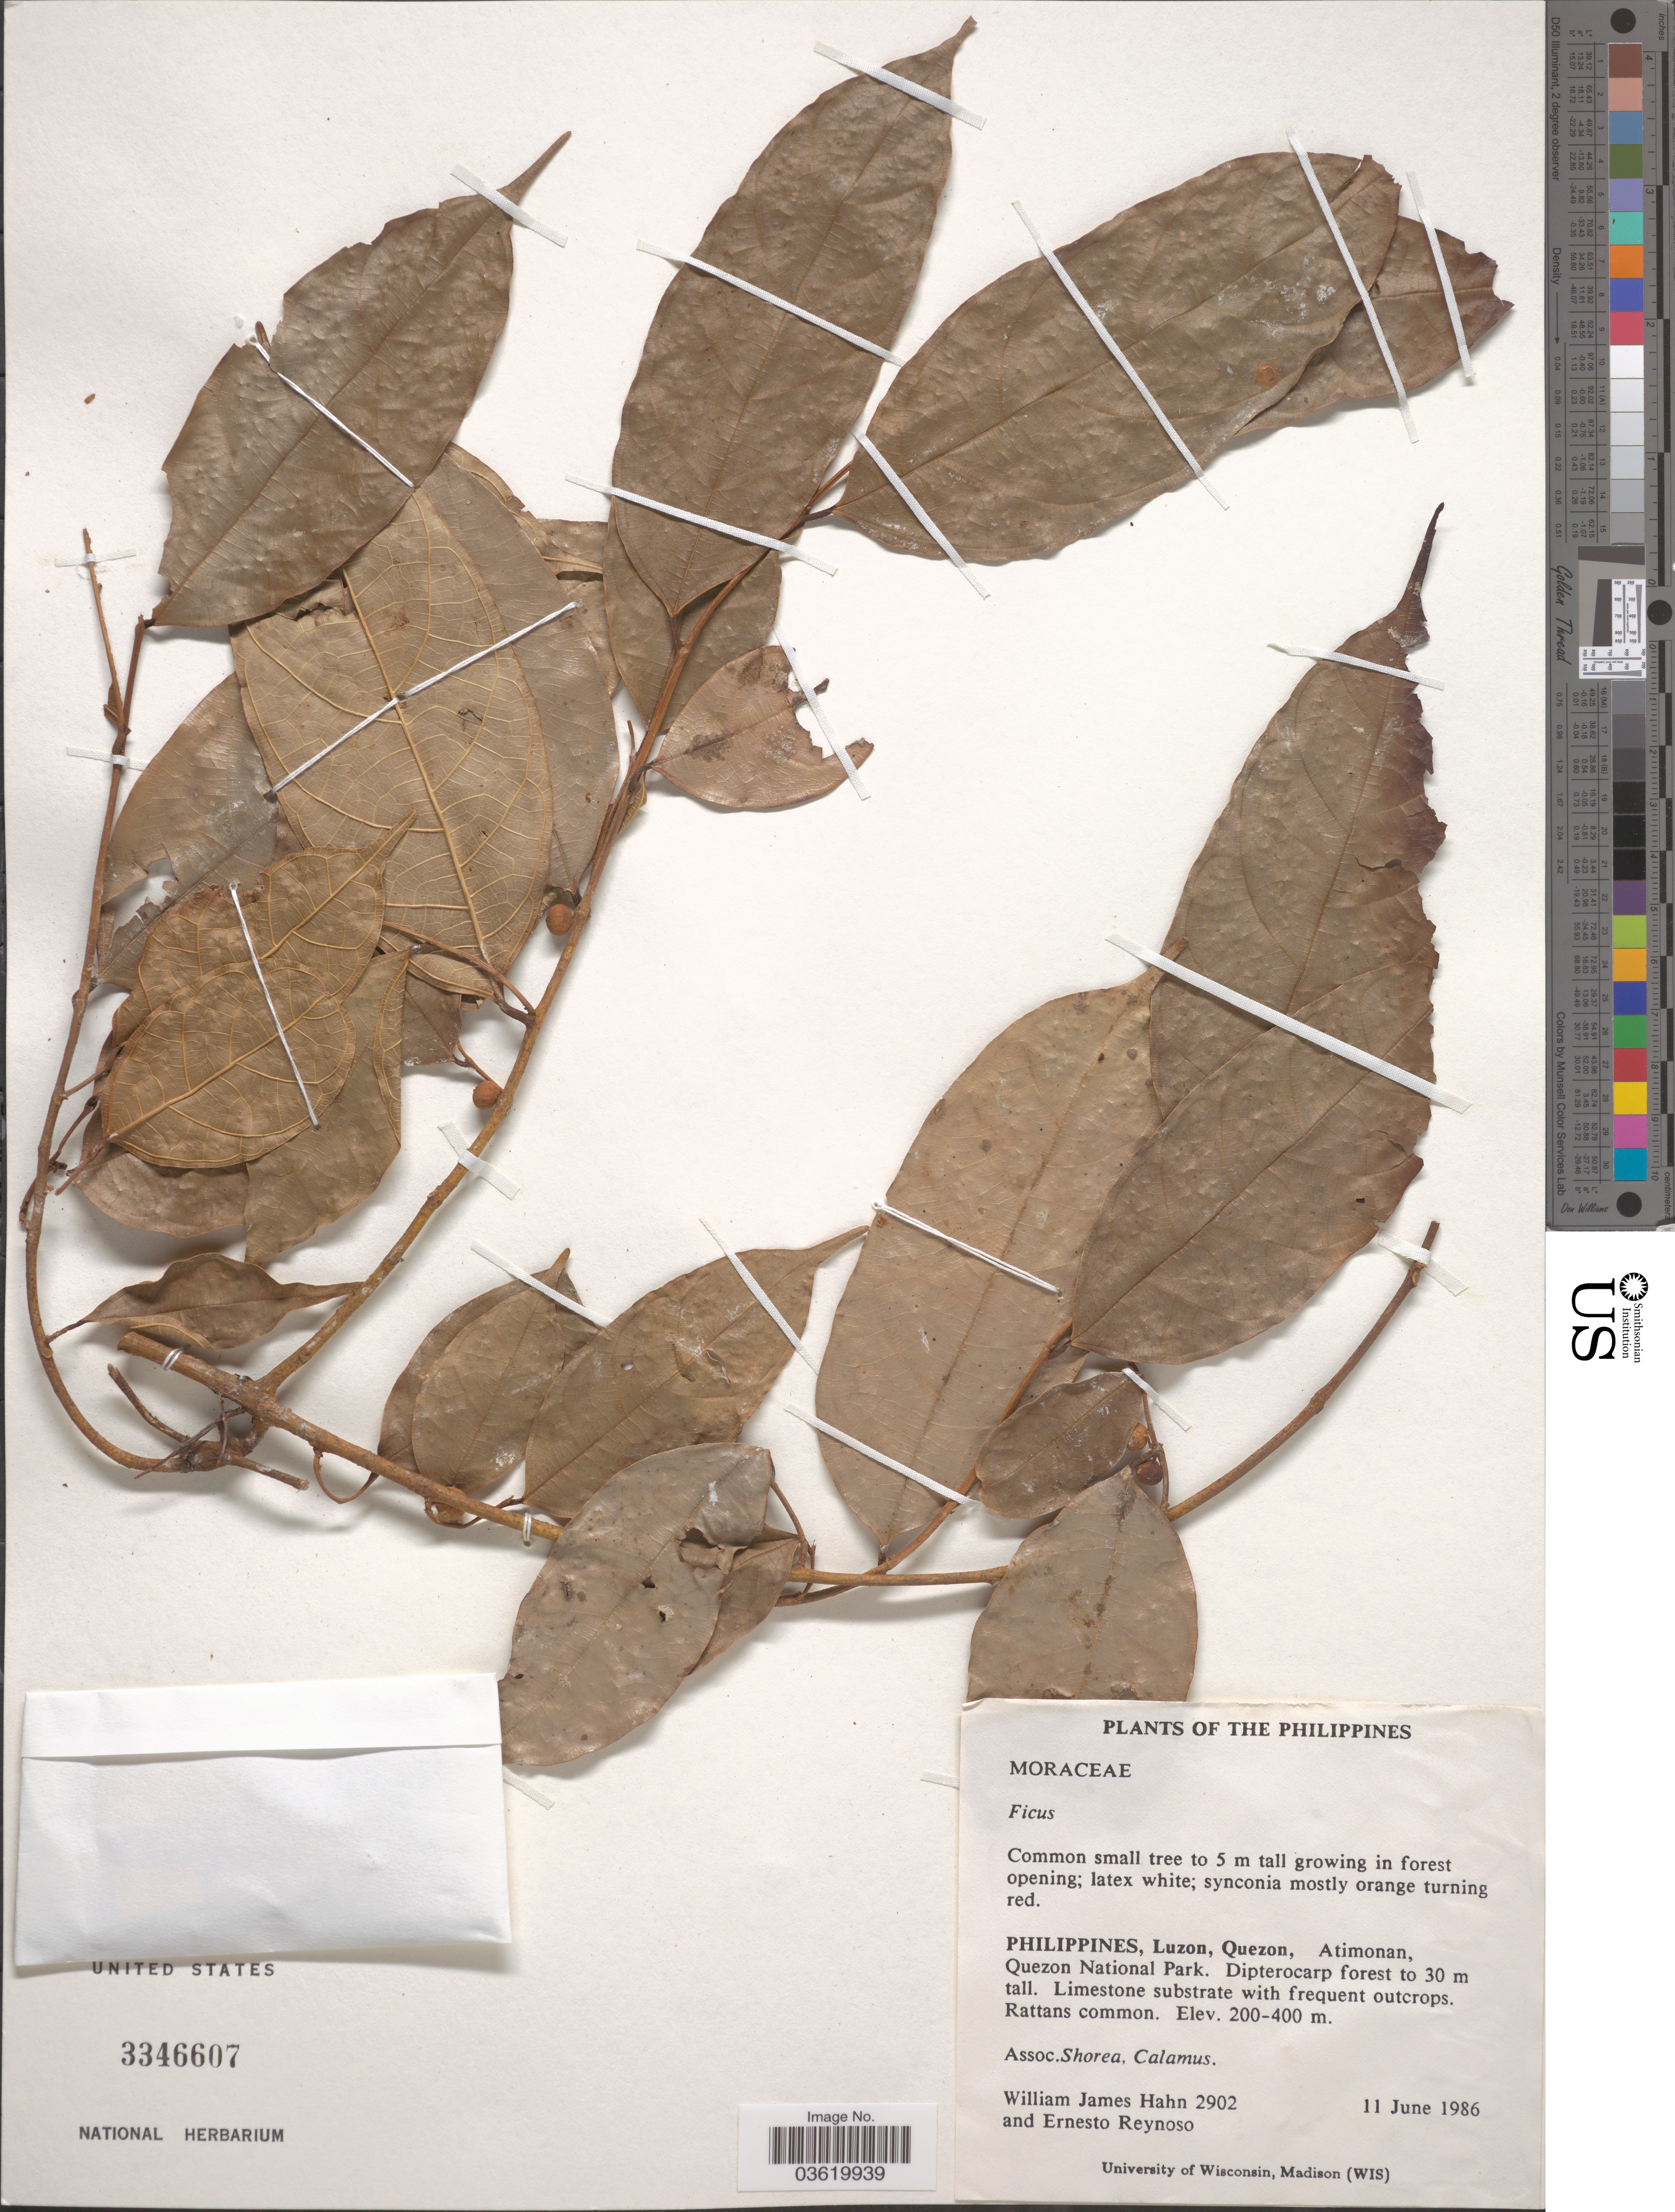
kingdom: Plantae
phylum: Tracheophyta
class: Magnoliopsida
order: Rosales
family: Moraceae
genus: Ficus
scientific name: Ficus sp.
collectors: W. J. Hahn & E. Reynoso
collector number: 2902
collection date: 1986-06-11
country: Philippines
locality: Luzon, Quezon, Atimonan, Quezon National Park.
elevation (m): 200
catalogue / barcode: US 3346607